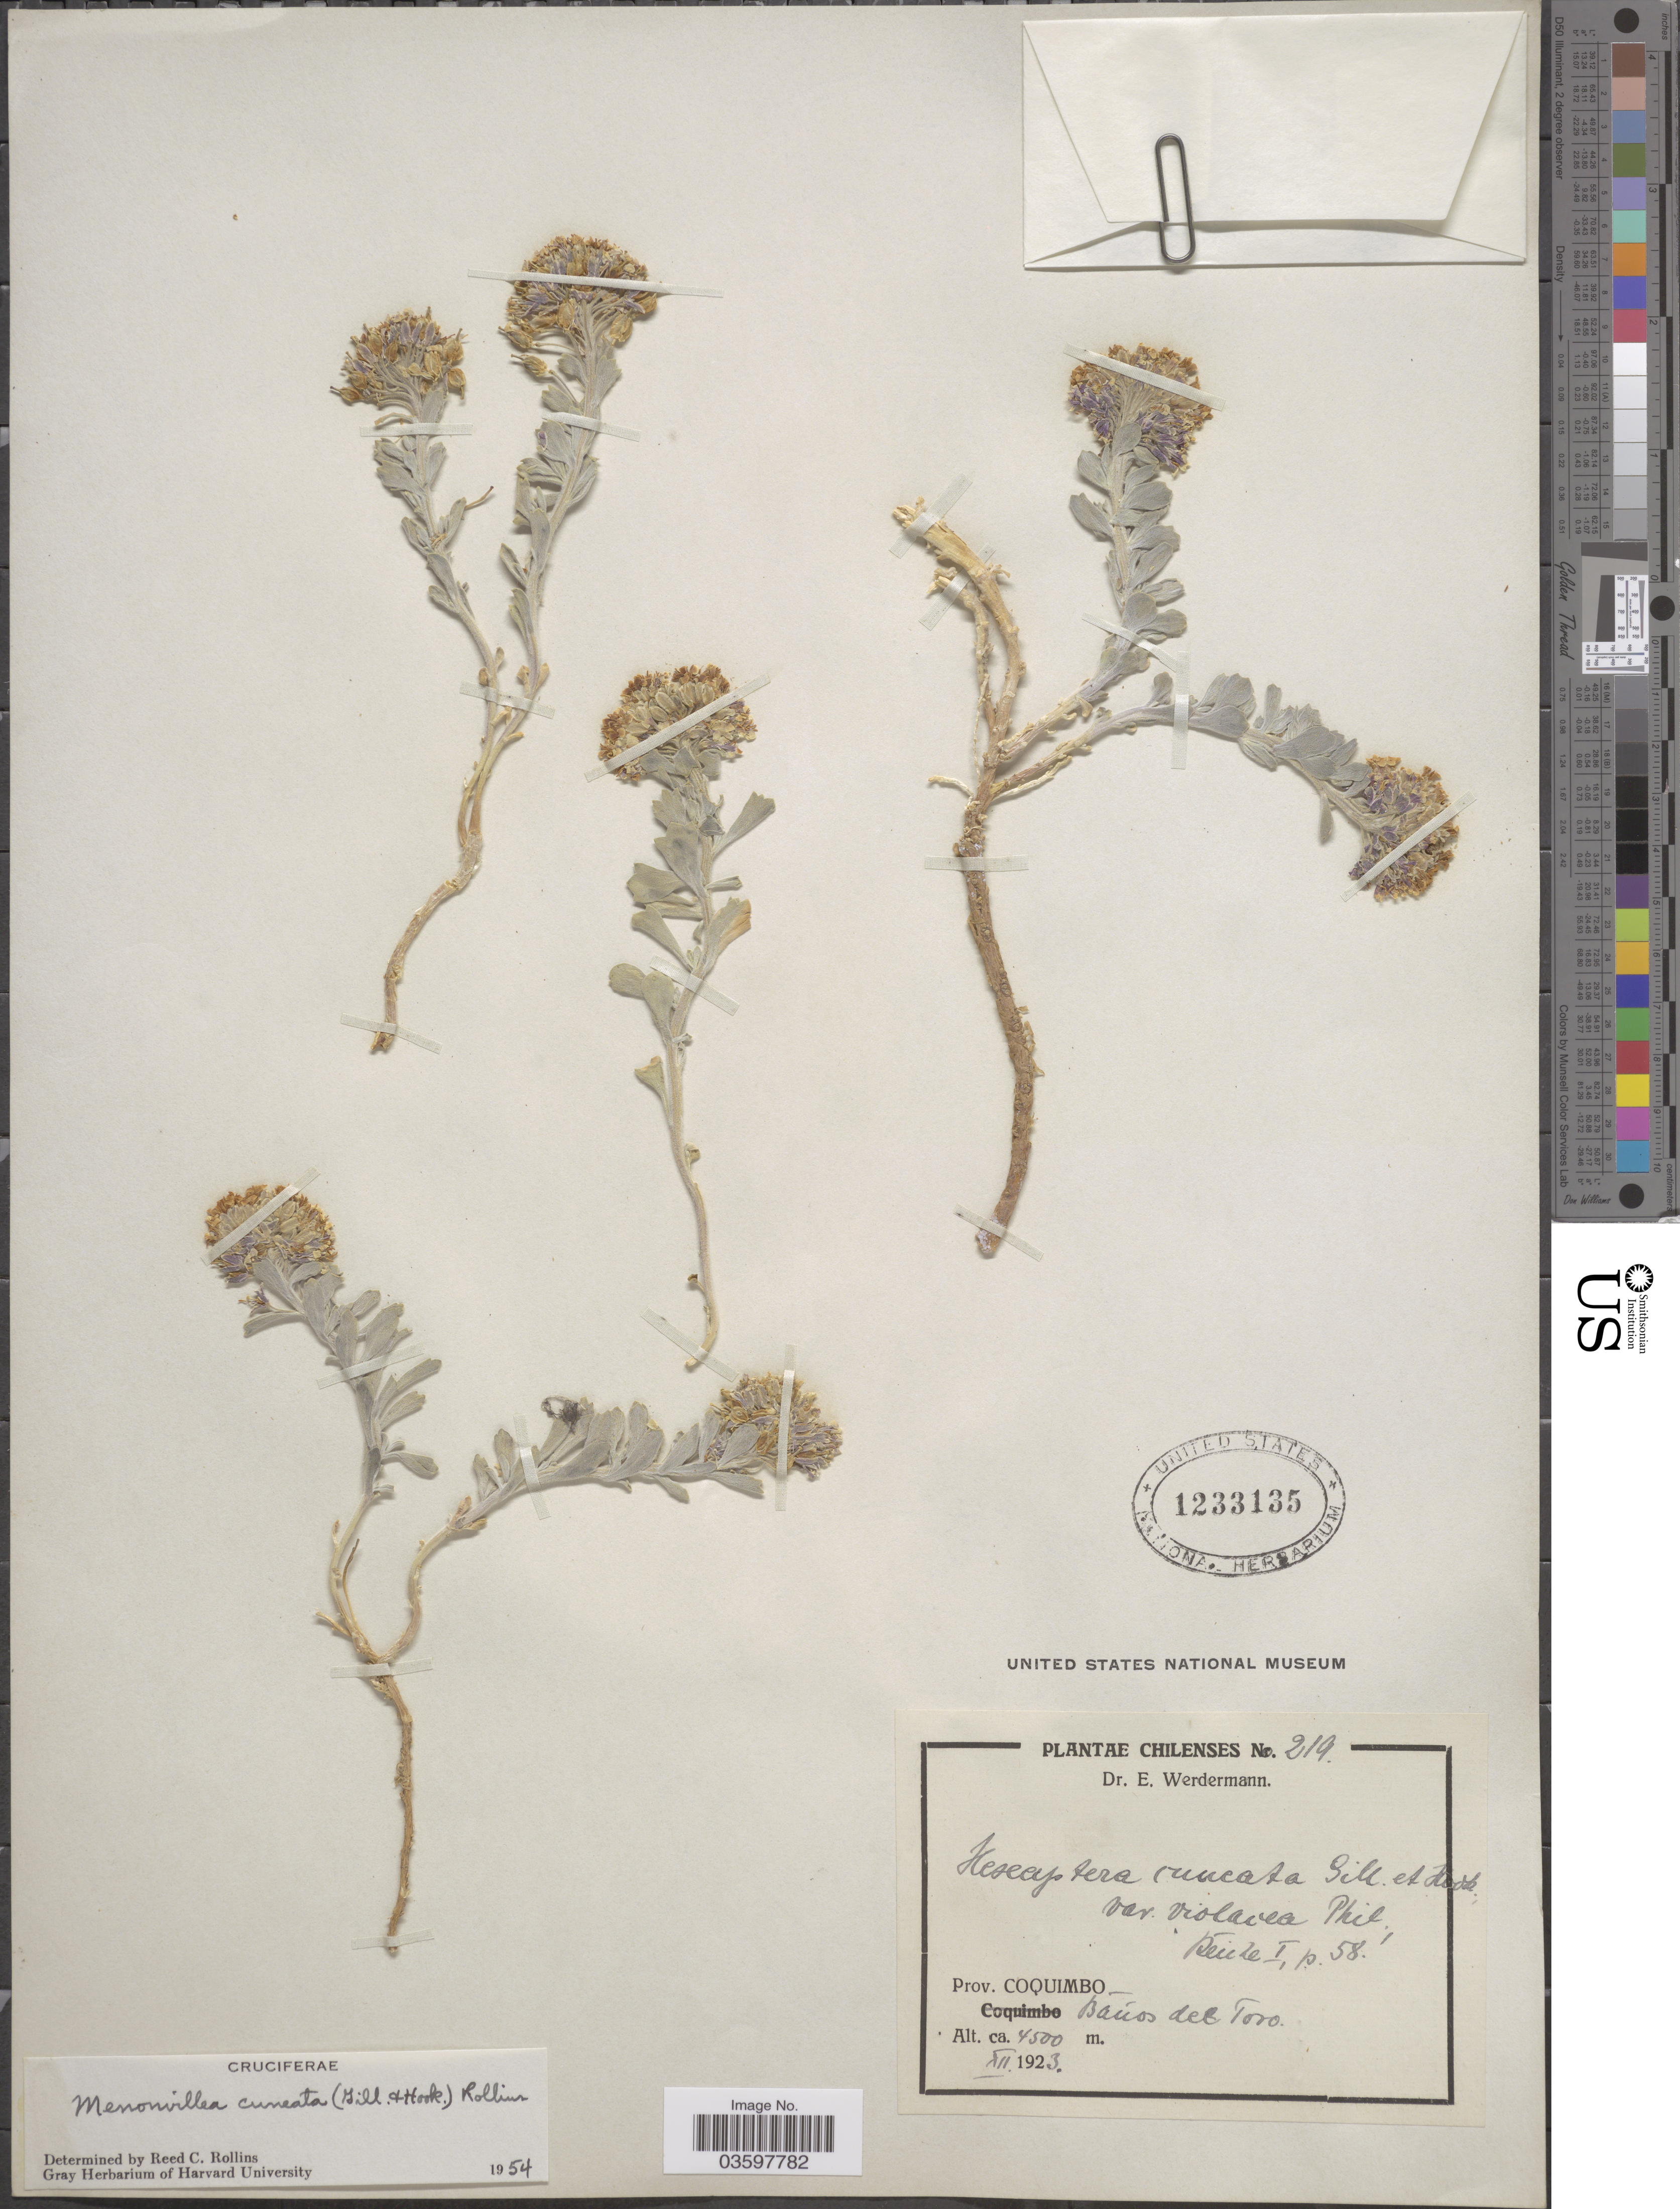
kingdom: Plantae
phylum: Tracheophyta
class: Magnoliopsida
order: Brassicales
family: Brassicaceae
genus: Menonvillea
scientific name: Menonvillea cuneata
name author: (Gillies & Hook.) Rollins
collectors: E. Werdermann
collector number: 219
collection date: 1923-12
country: Chile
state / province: Coquimbo (IV)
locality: Baños del Toro.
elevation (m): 4500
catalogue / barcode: US 1233135